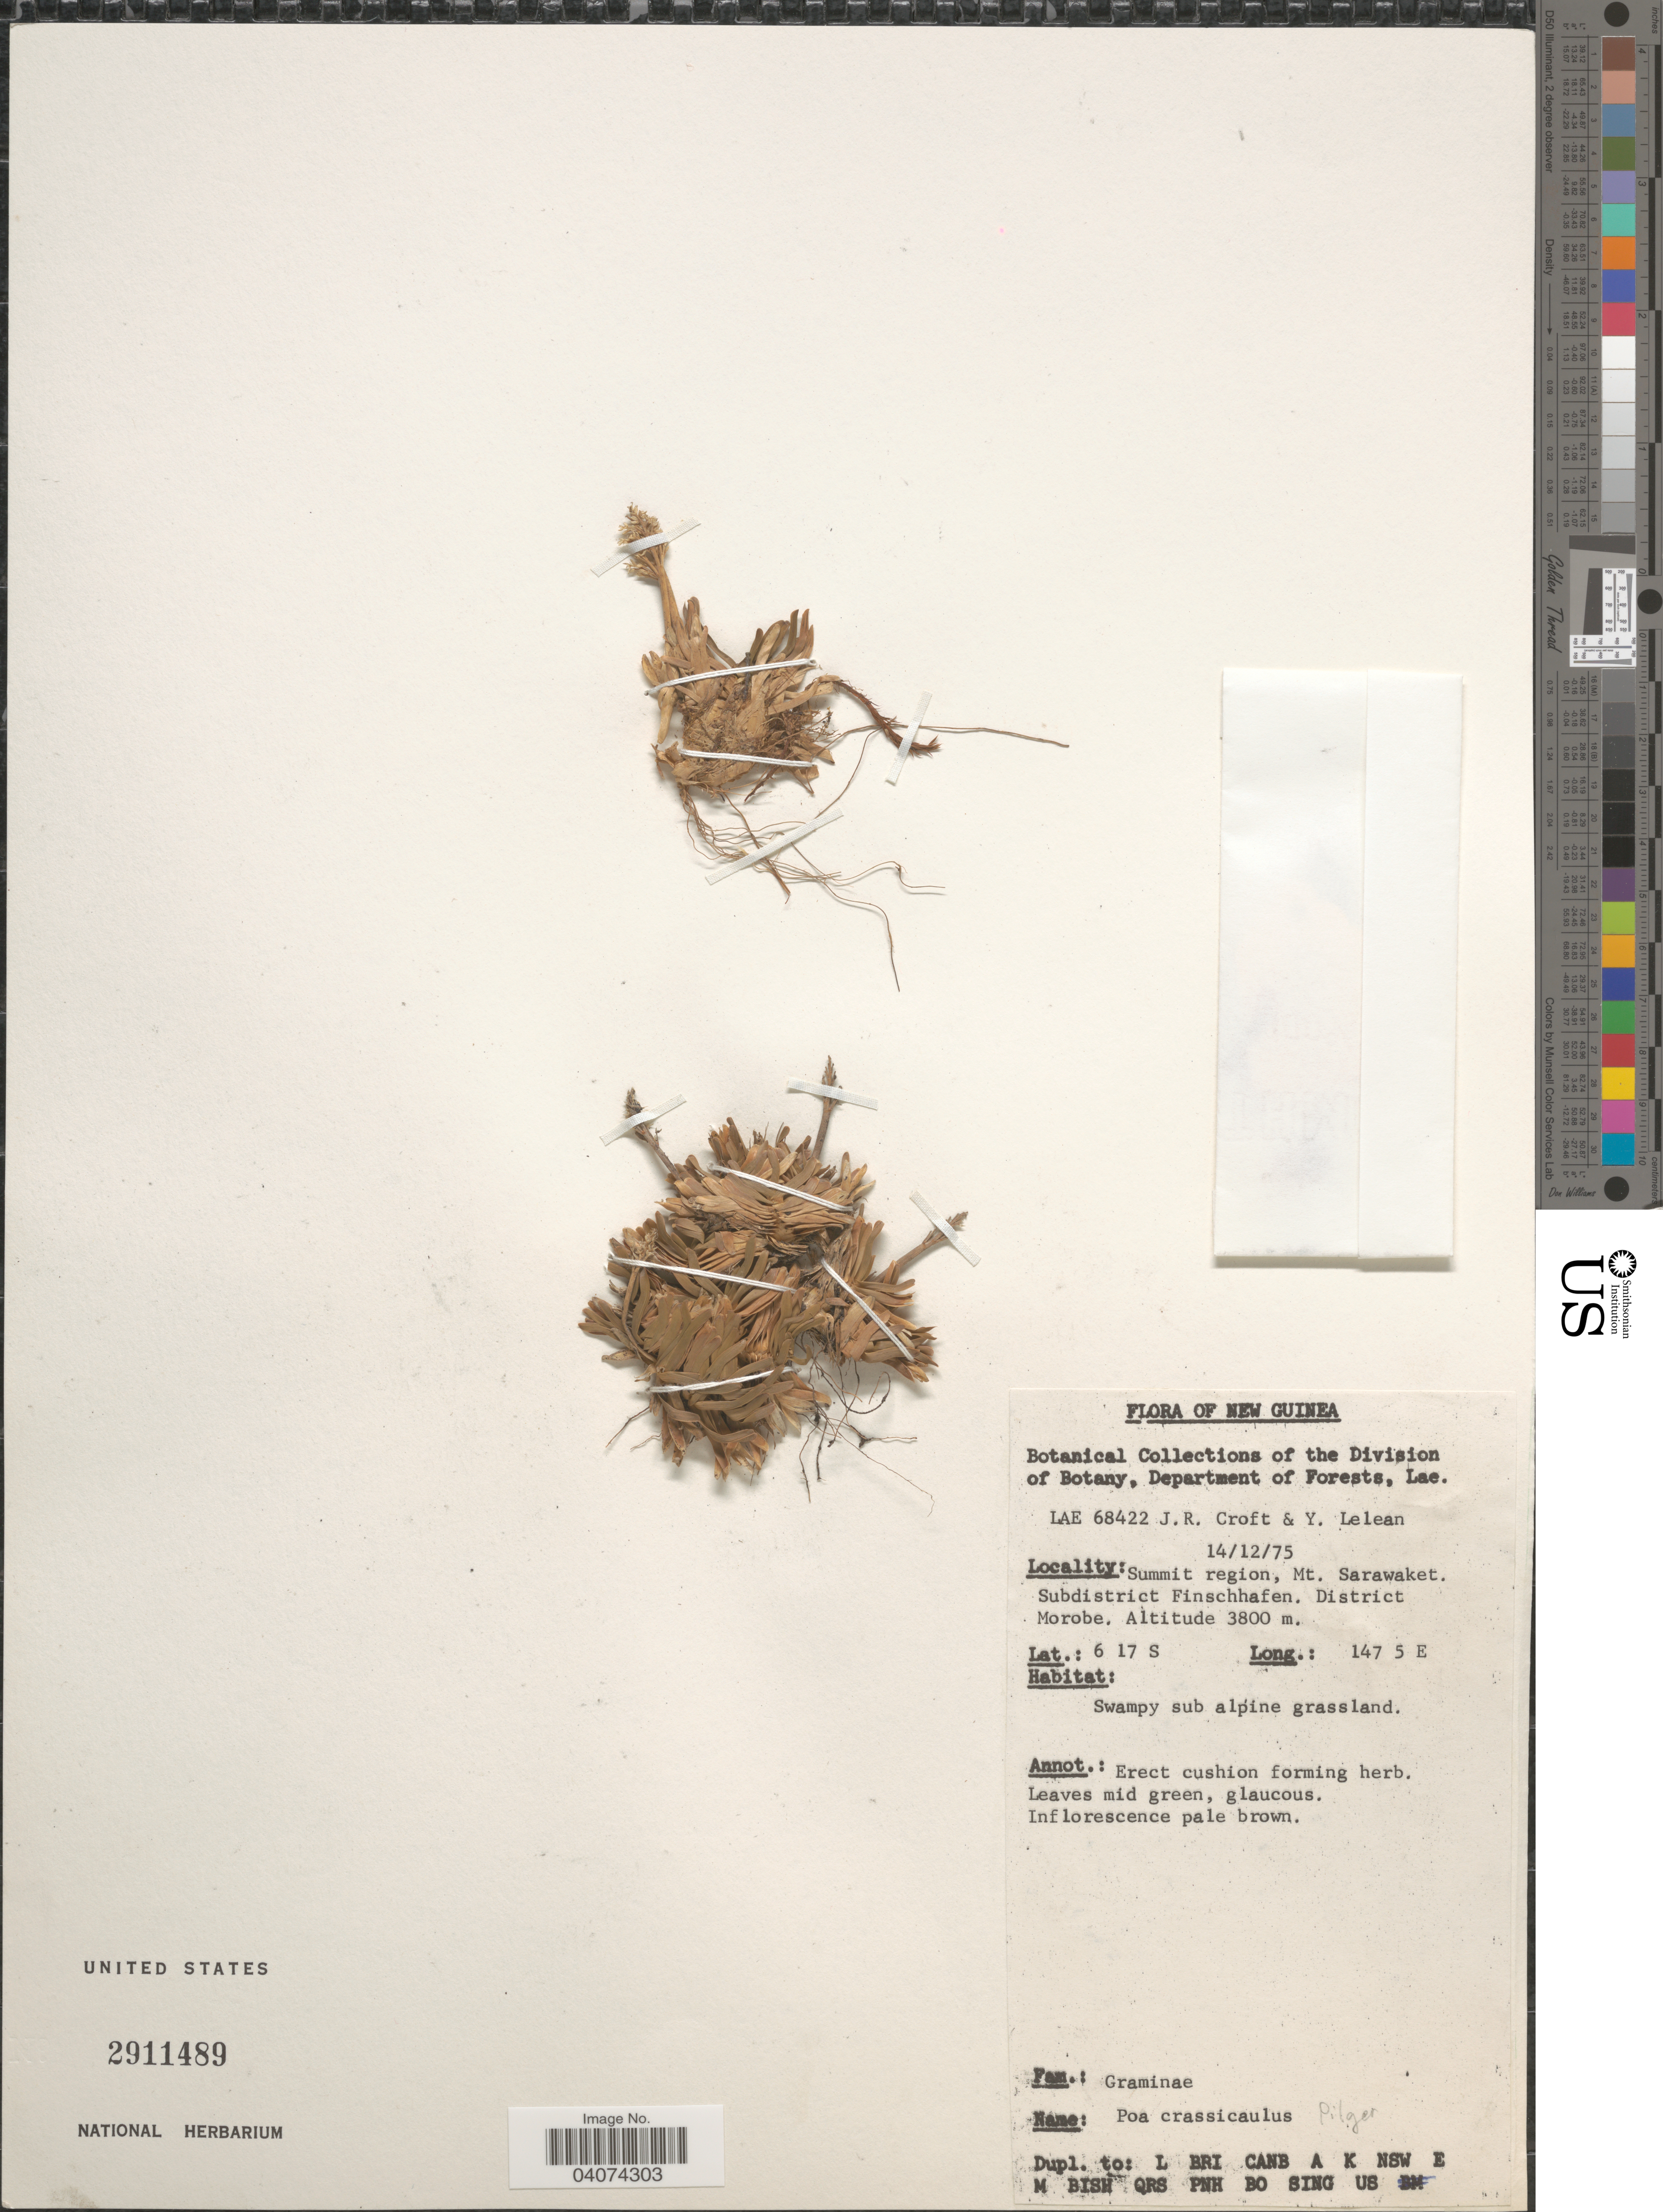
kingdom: Plantae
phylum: Tracheophyta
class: Liliopsida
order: Poales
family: Poaceae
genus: Poa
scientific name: Poa crassicaulis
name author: Pilg.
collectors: J. R. Croft & Y. Lelean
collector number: LAE68422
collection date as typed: Transcribed d/m/y: 14/12/75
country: Papua New Guinea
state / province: Morobe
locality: Summit region, Mt. Sarawaket. Subdistrict Finschhafen. District Morobe.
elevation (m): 3800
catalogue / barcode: US 2911489